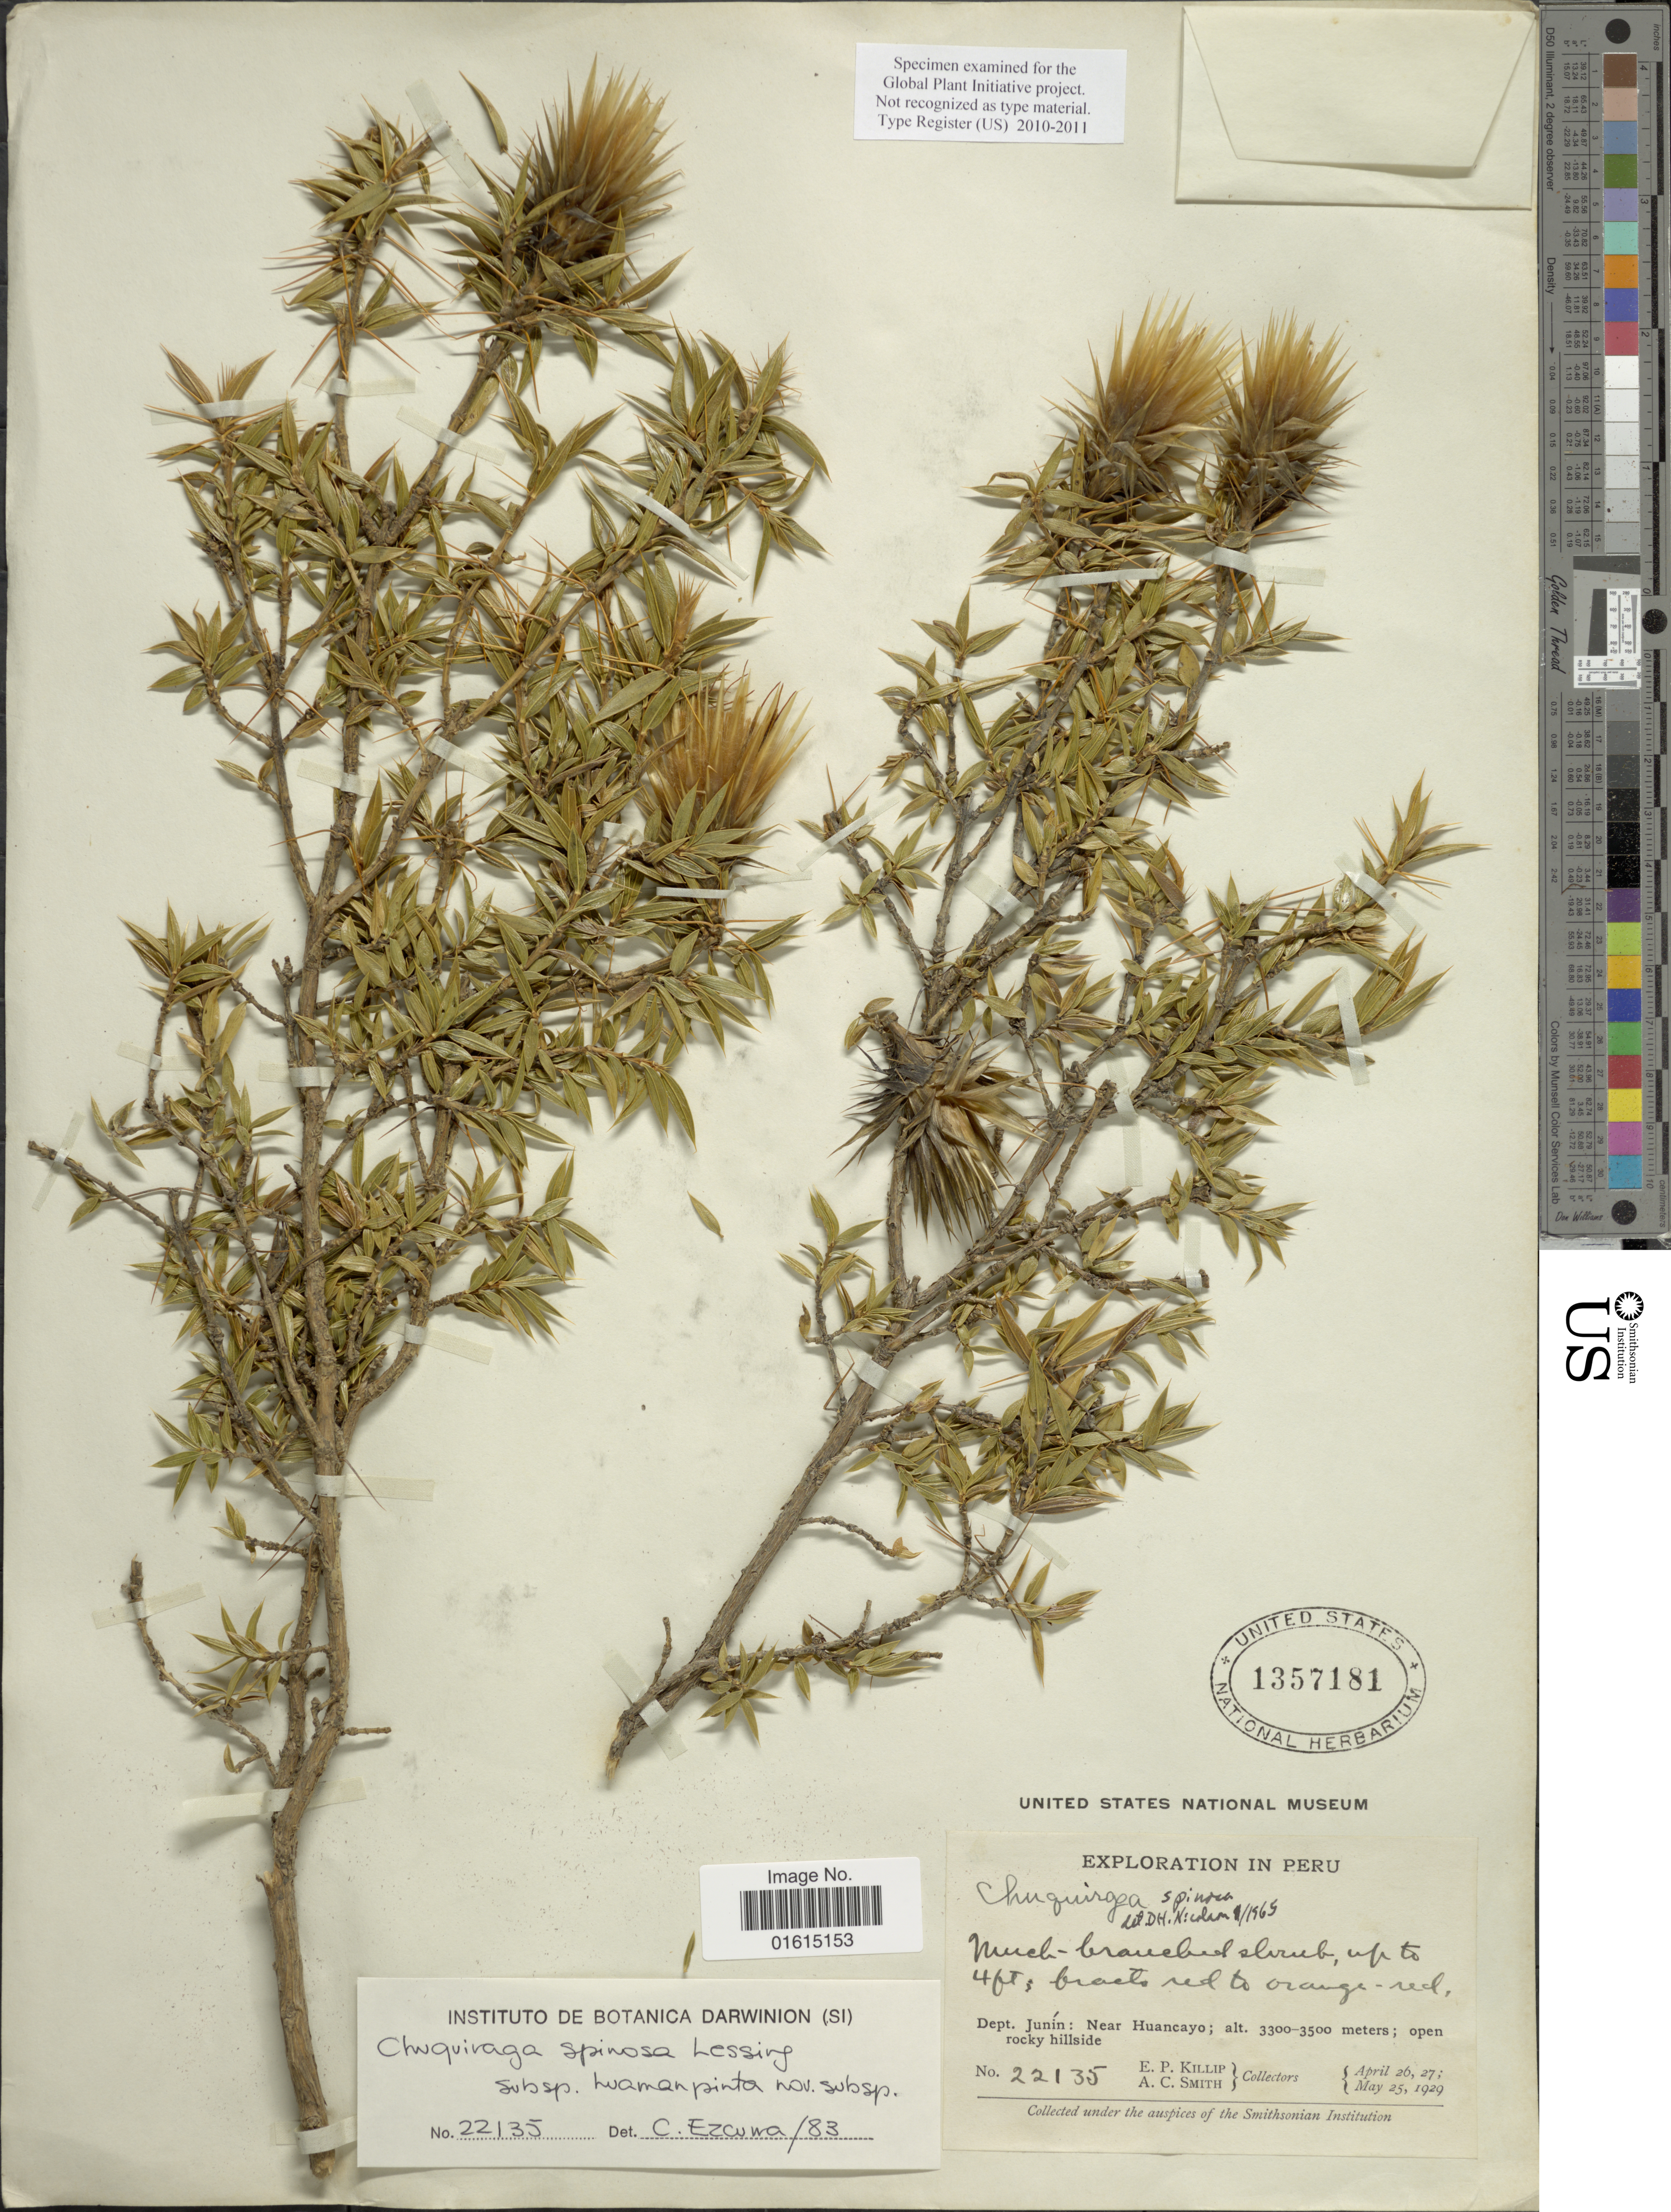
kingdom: Plantae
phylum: Tracheophyta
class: Magnoliopsida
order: Asterales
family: Asteraceae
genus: Chuquiraga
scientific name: Chuquiraga spinosa subsp. huamanpinta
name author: C. Ezcurra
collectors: E. P. Killip & A. C. Smith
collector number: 22135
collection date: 1929-04-26/1929-05-25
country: Peru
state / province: Junín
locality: Dept. Junin, near Huancayo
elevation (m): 3300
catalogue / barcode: US 1357181